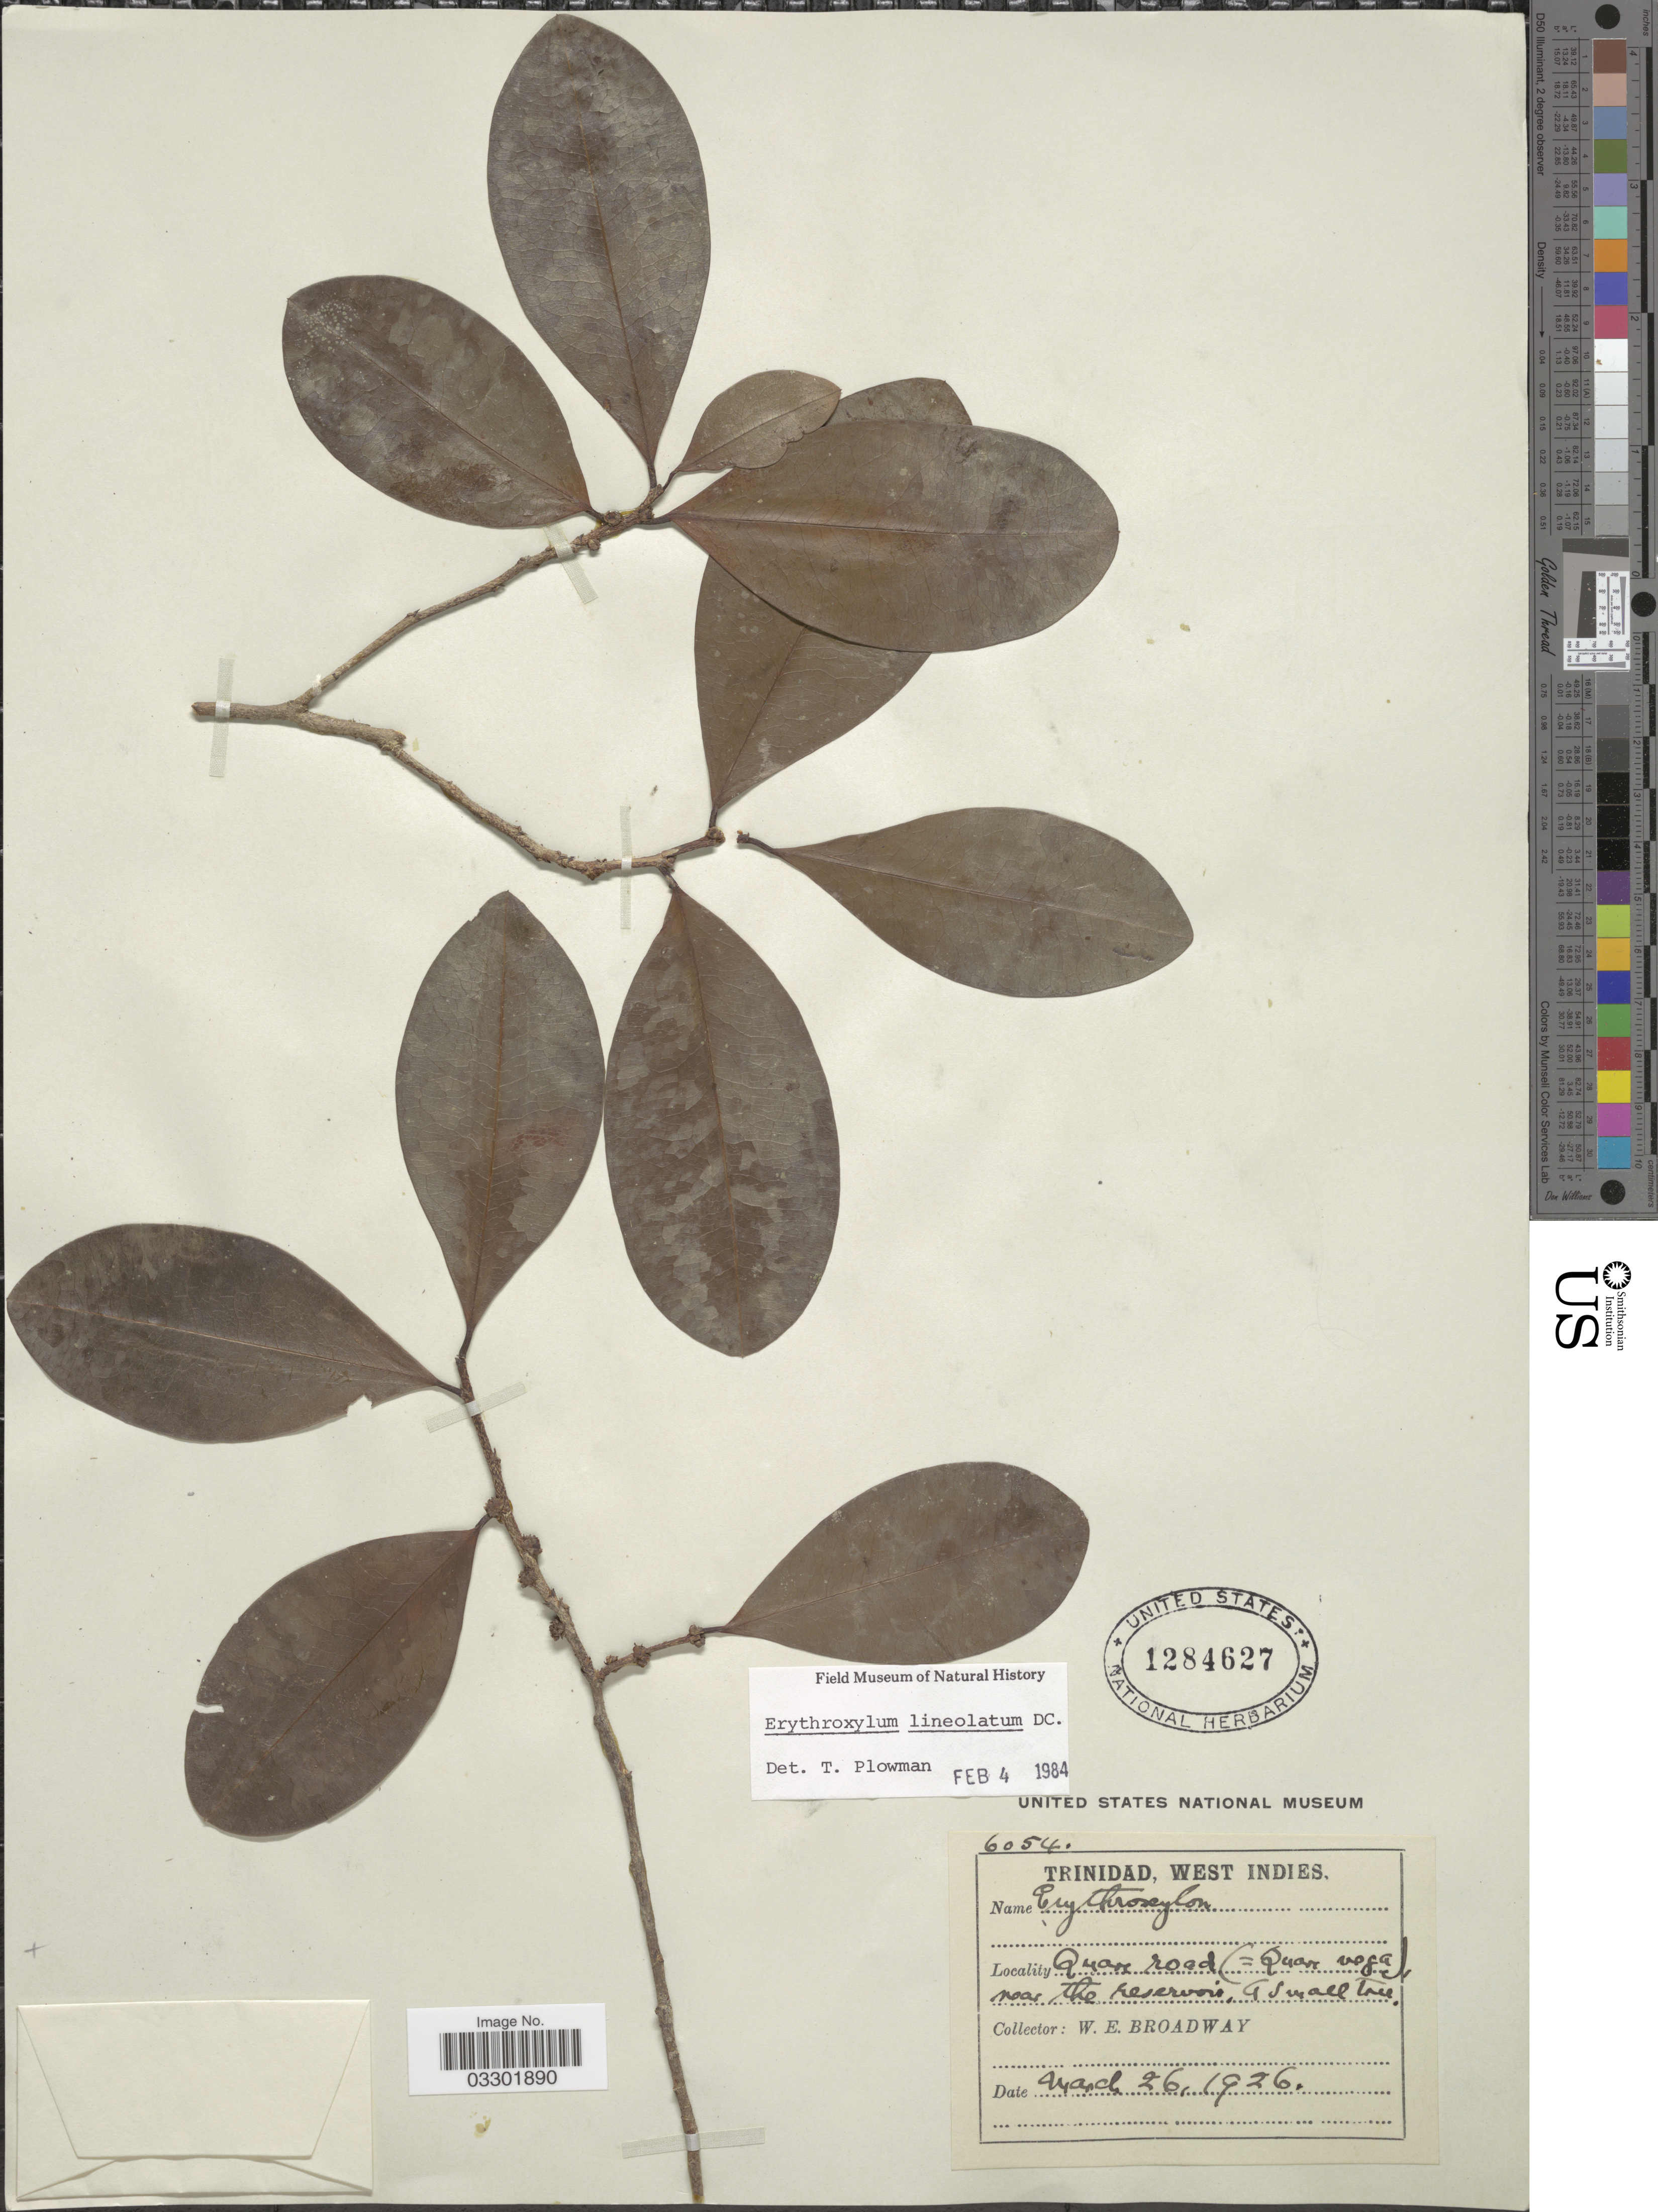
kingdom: Plantae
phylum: Tracheophyta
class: Magnoliopsida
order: Malpighiales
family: Erythroxylaceae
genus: Erythroxylum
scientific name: Erythroxylum lineolatum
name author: DC.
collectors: W. E. Broadway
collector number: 6054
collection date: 1926-03-26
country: Trinidad and Tobago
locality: Trinidad, West Indies. Quaz road (= Quaz vega), near the reservoir.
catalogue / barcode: US 1284627